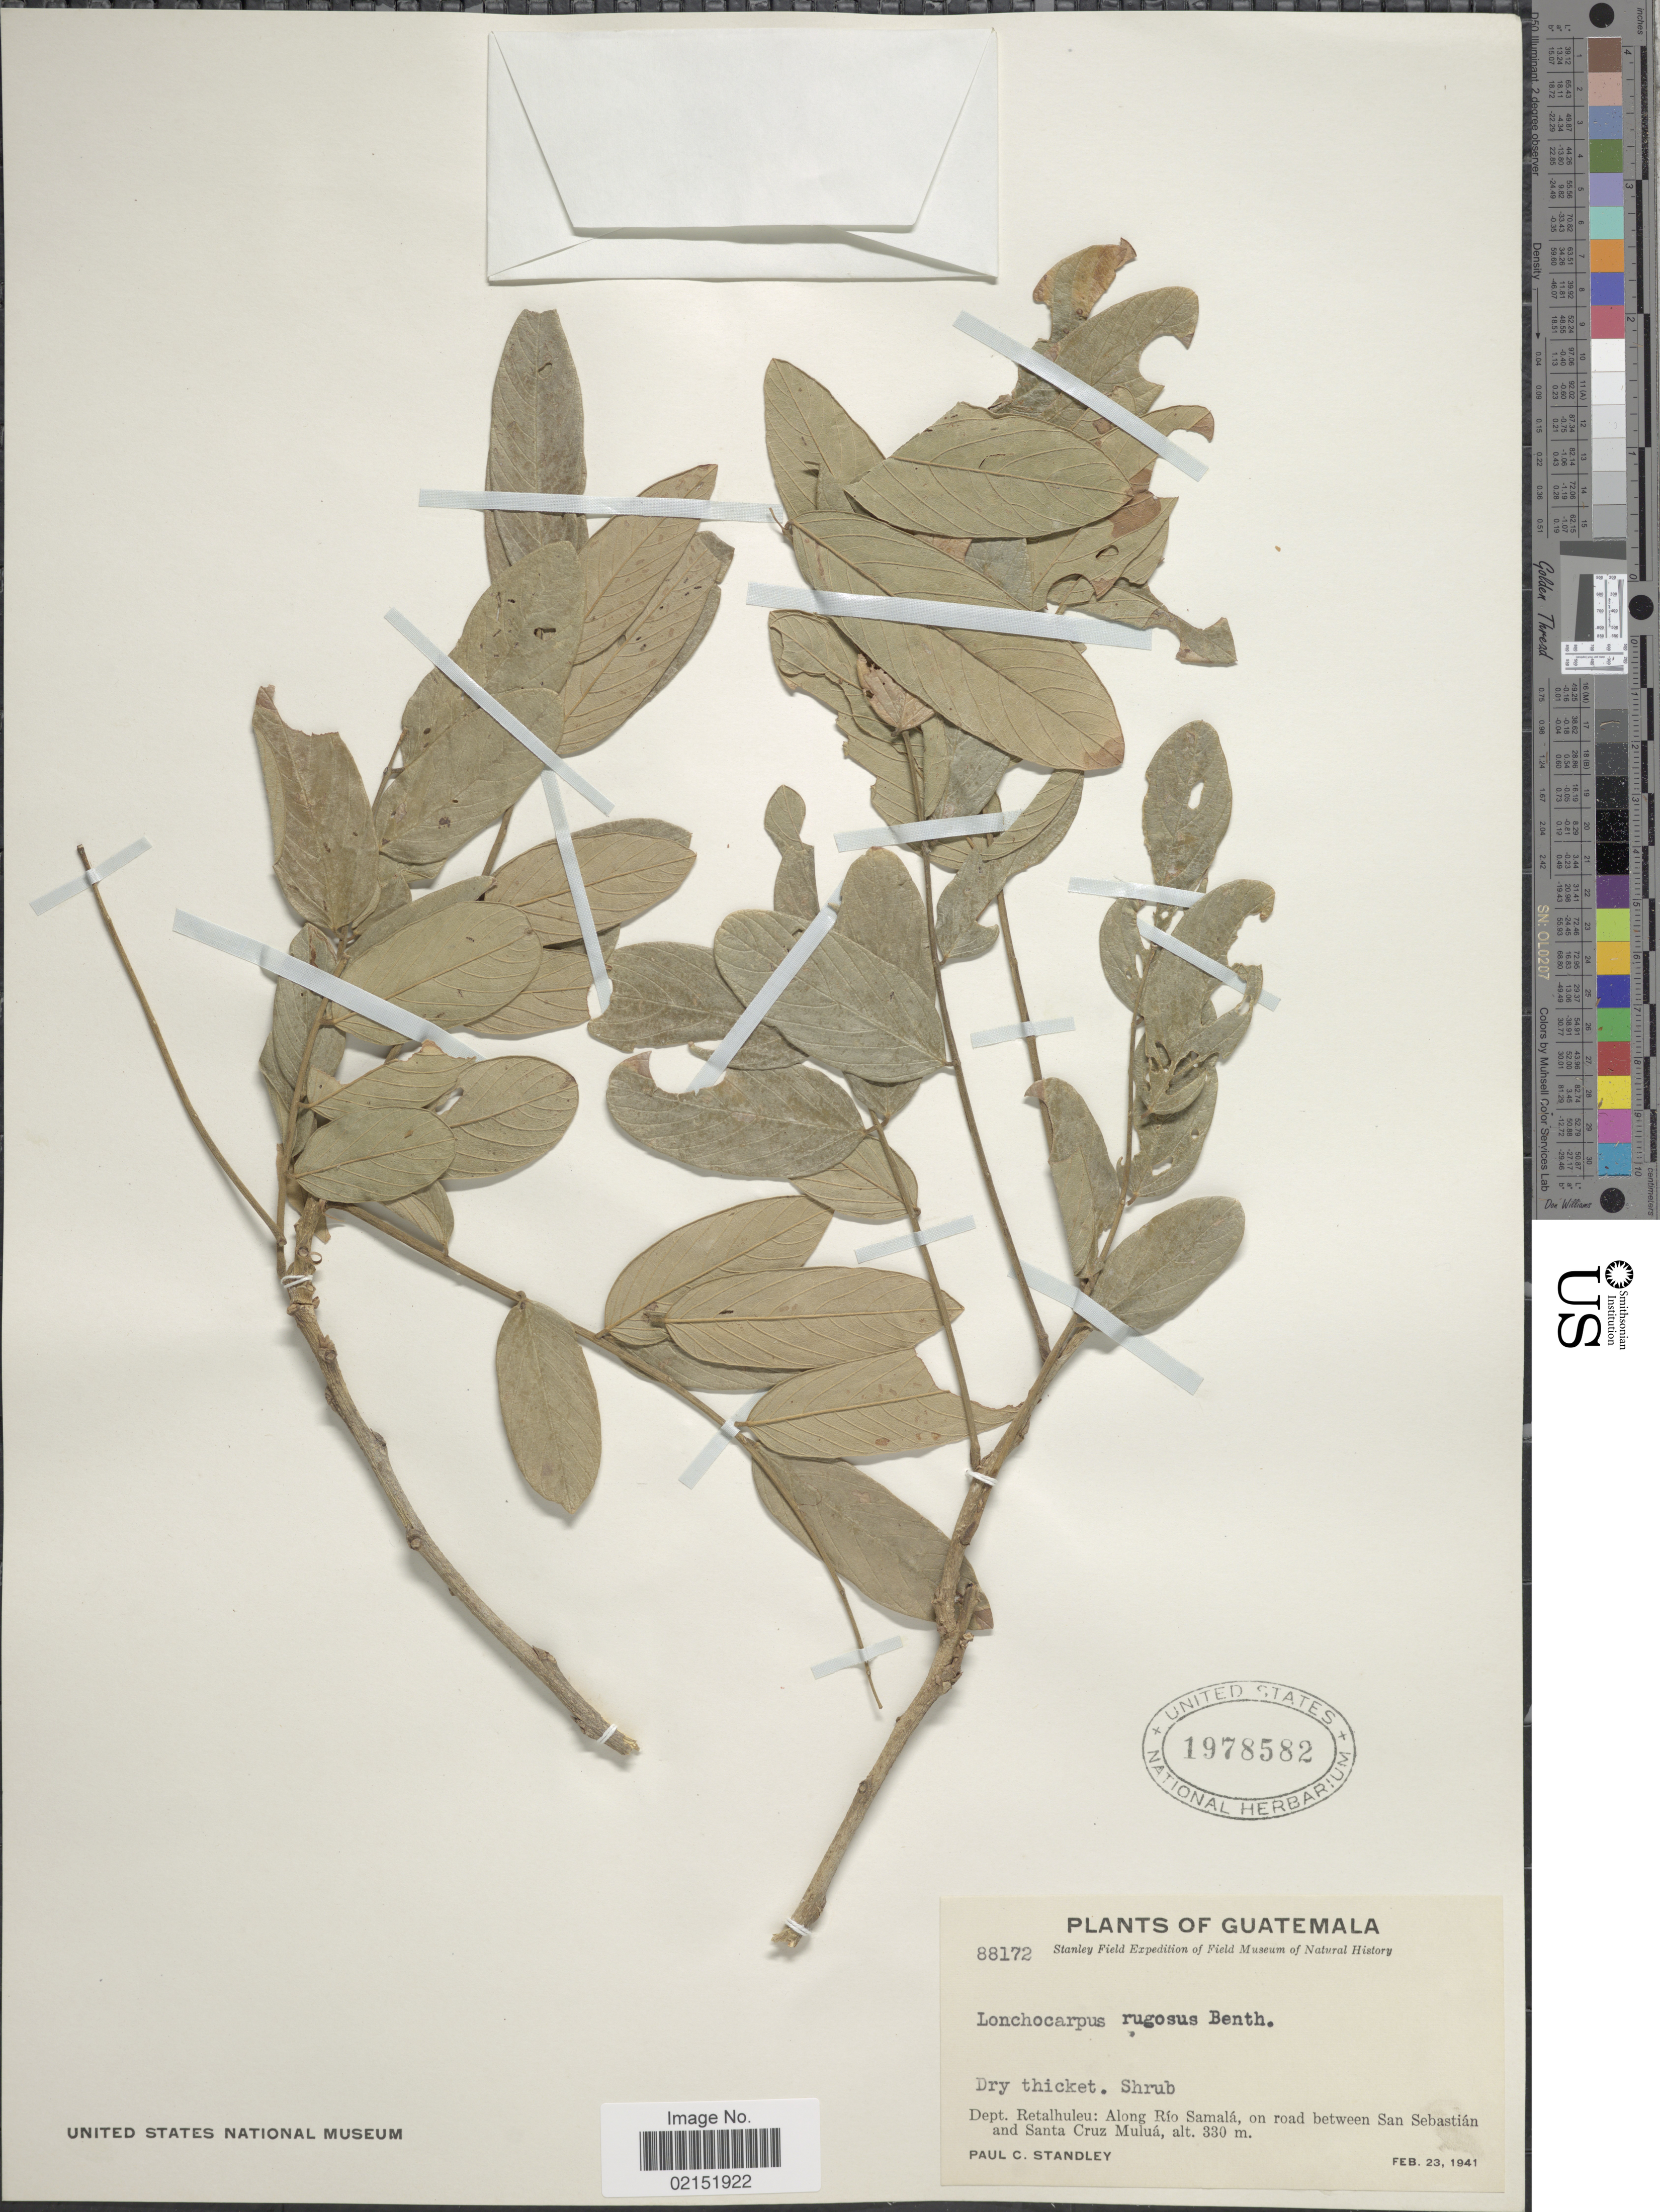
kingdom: Plantae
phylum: Tracheophyta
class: Magnoliopsida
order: Fabales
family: Fabaceae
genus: Lonchocarpus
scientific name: Lonchocarpus rugosus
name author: Benth.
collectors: P. C. Standley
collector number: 88172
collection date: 1941-02-23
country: Guatemala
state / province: Retalhuleu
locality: Along Rio Samala, on road between San Sebastian and Santa Cruz Mulua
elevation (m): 330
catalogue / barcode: US 1978582